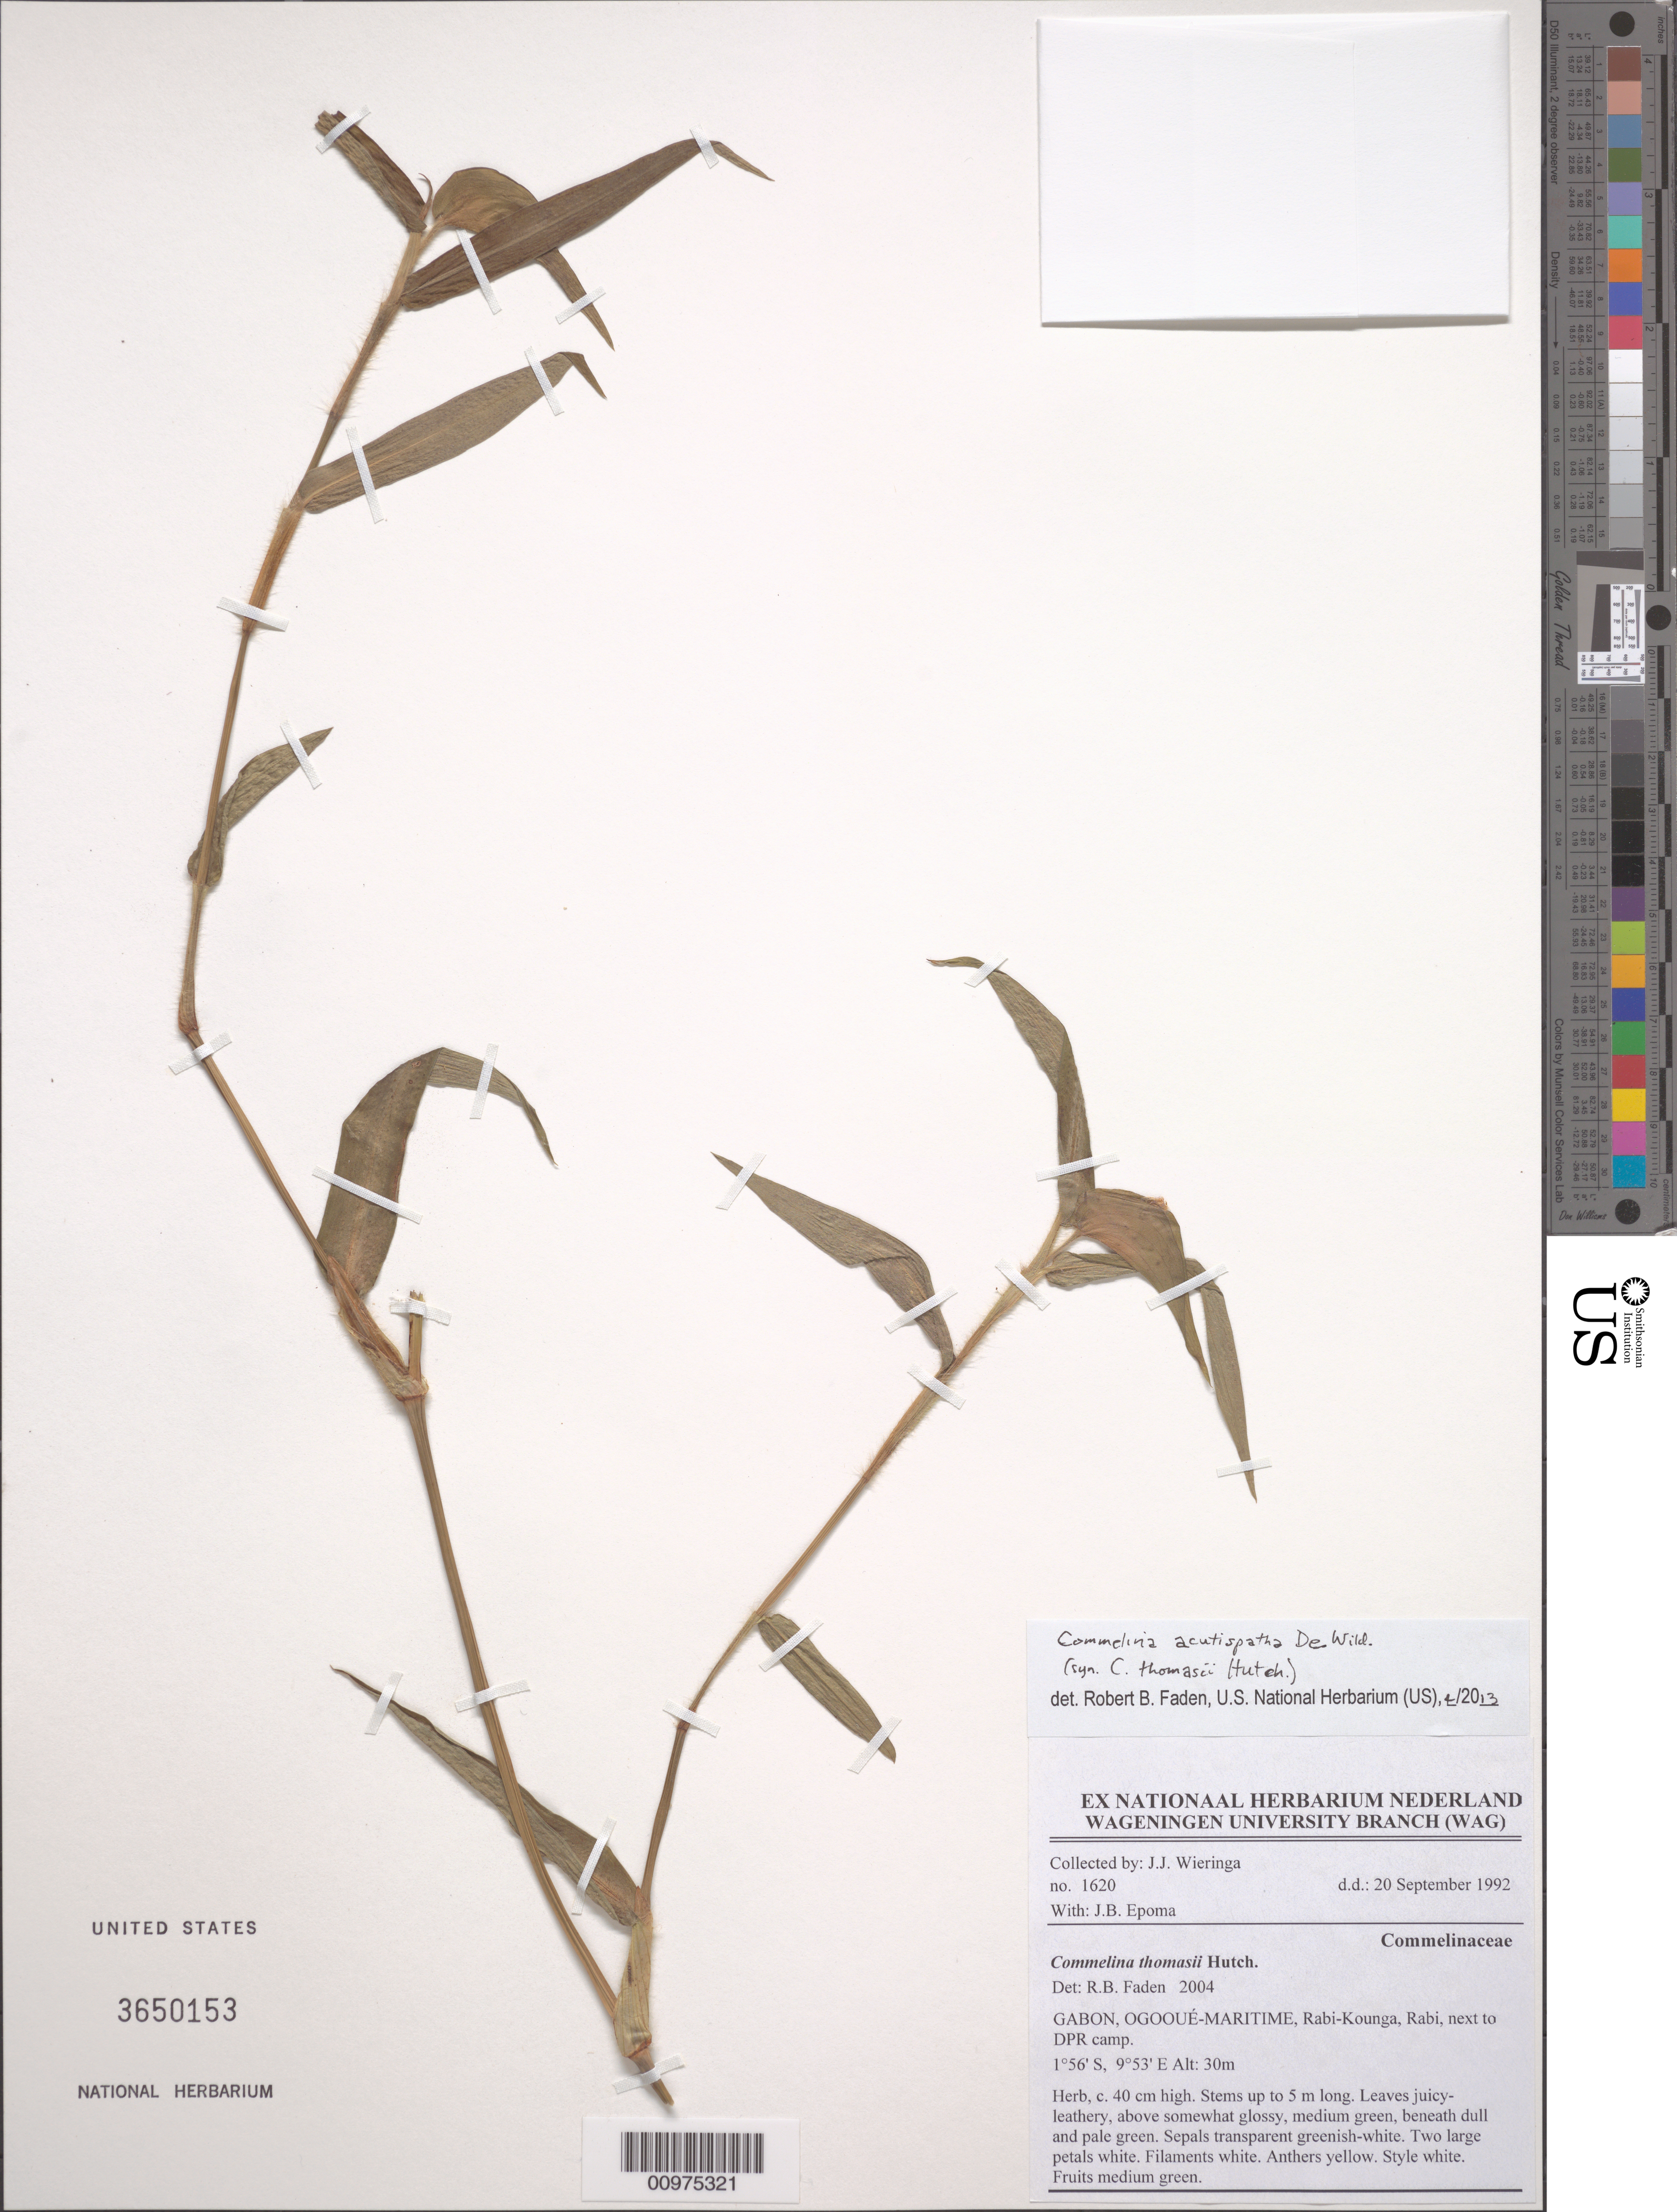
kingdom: Plantae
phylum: Tracheophyta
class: Liliopsida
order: Commelinales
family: Commelinaceae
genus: Commelina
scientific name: Commelina acutispatha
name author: De Wild.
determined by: Faden, Robert B., (US), Smithsonian Institution - National Museum of Natural History (UNITED STATES)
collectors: J. J. Wieringa & J. Epoma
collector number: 1620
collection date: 1992-09-20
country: Gabon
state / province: Ogooué-maritime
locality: Rabi-Kounga, Rabi, next to DPR camp.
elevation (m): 30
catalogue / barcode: US 3650153